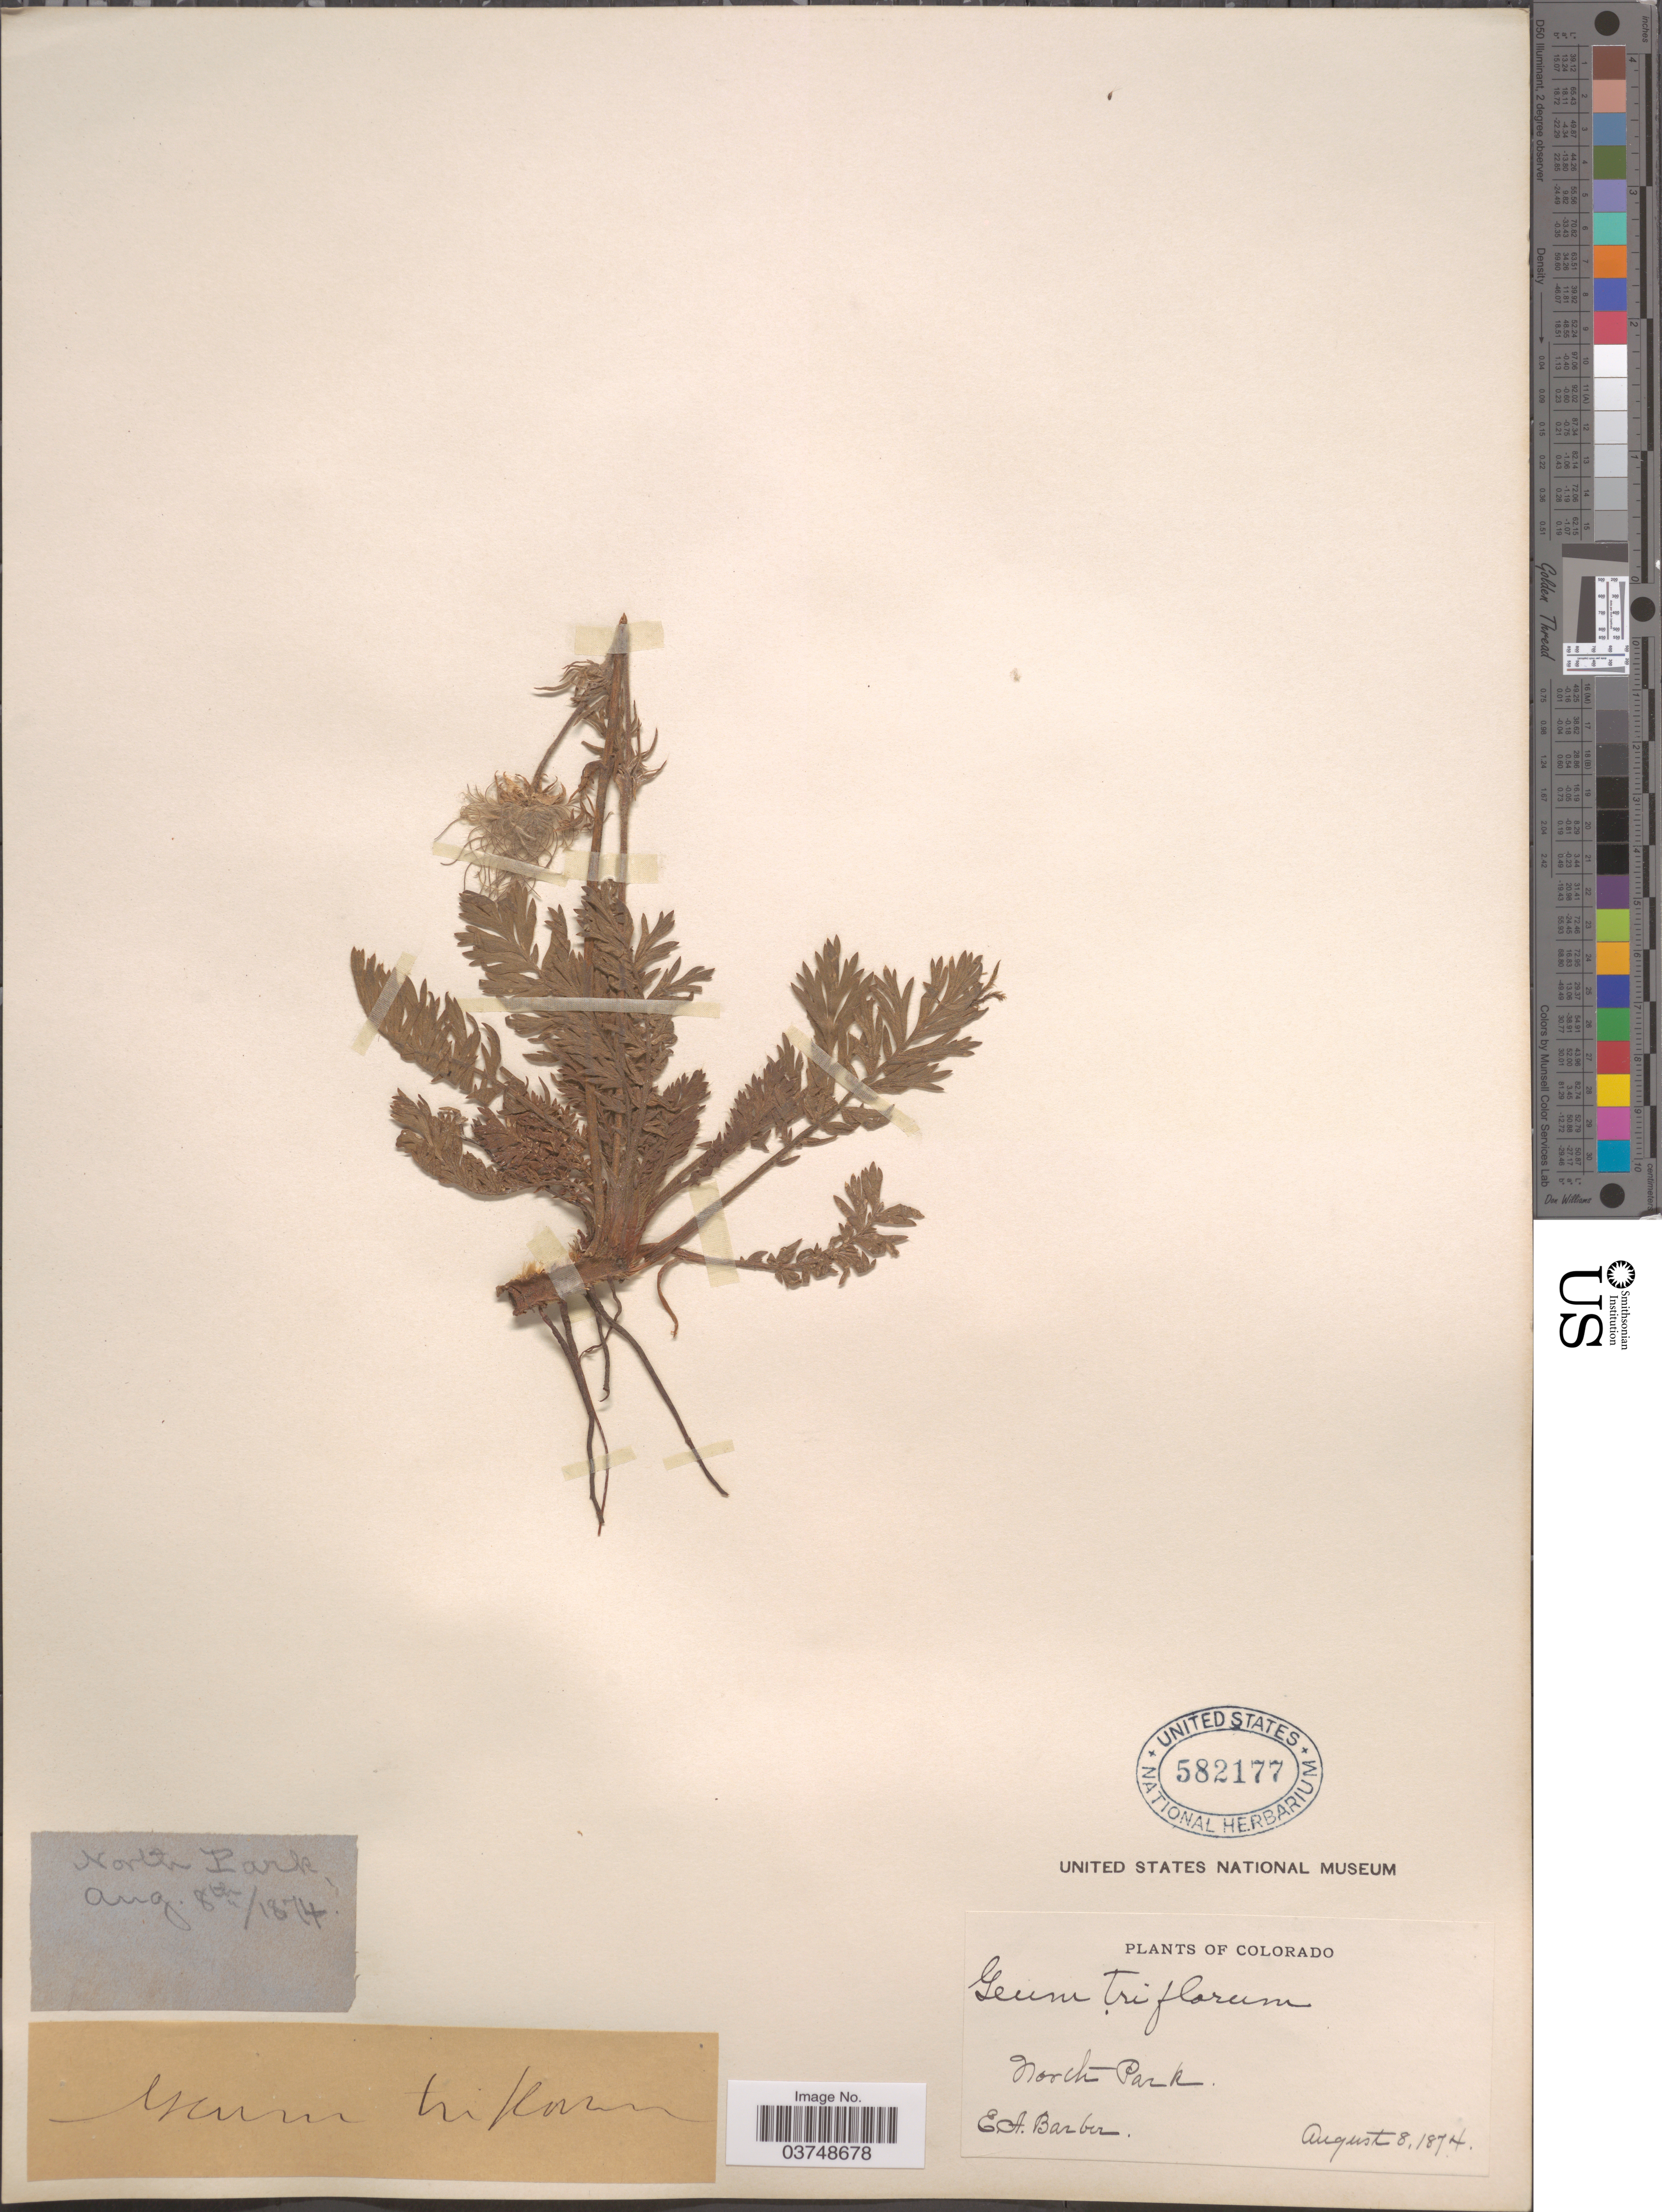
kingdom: Plantae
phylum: Tracheophyta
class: Magnoliopsida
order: Rosales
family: Rosaceae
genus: Geum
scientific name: Geum triflorum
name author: Pursh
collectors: E. Barber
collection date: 1874-08-08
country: United States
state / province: Colorado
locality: North Park.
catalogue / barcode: US 582177